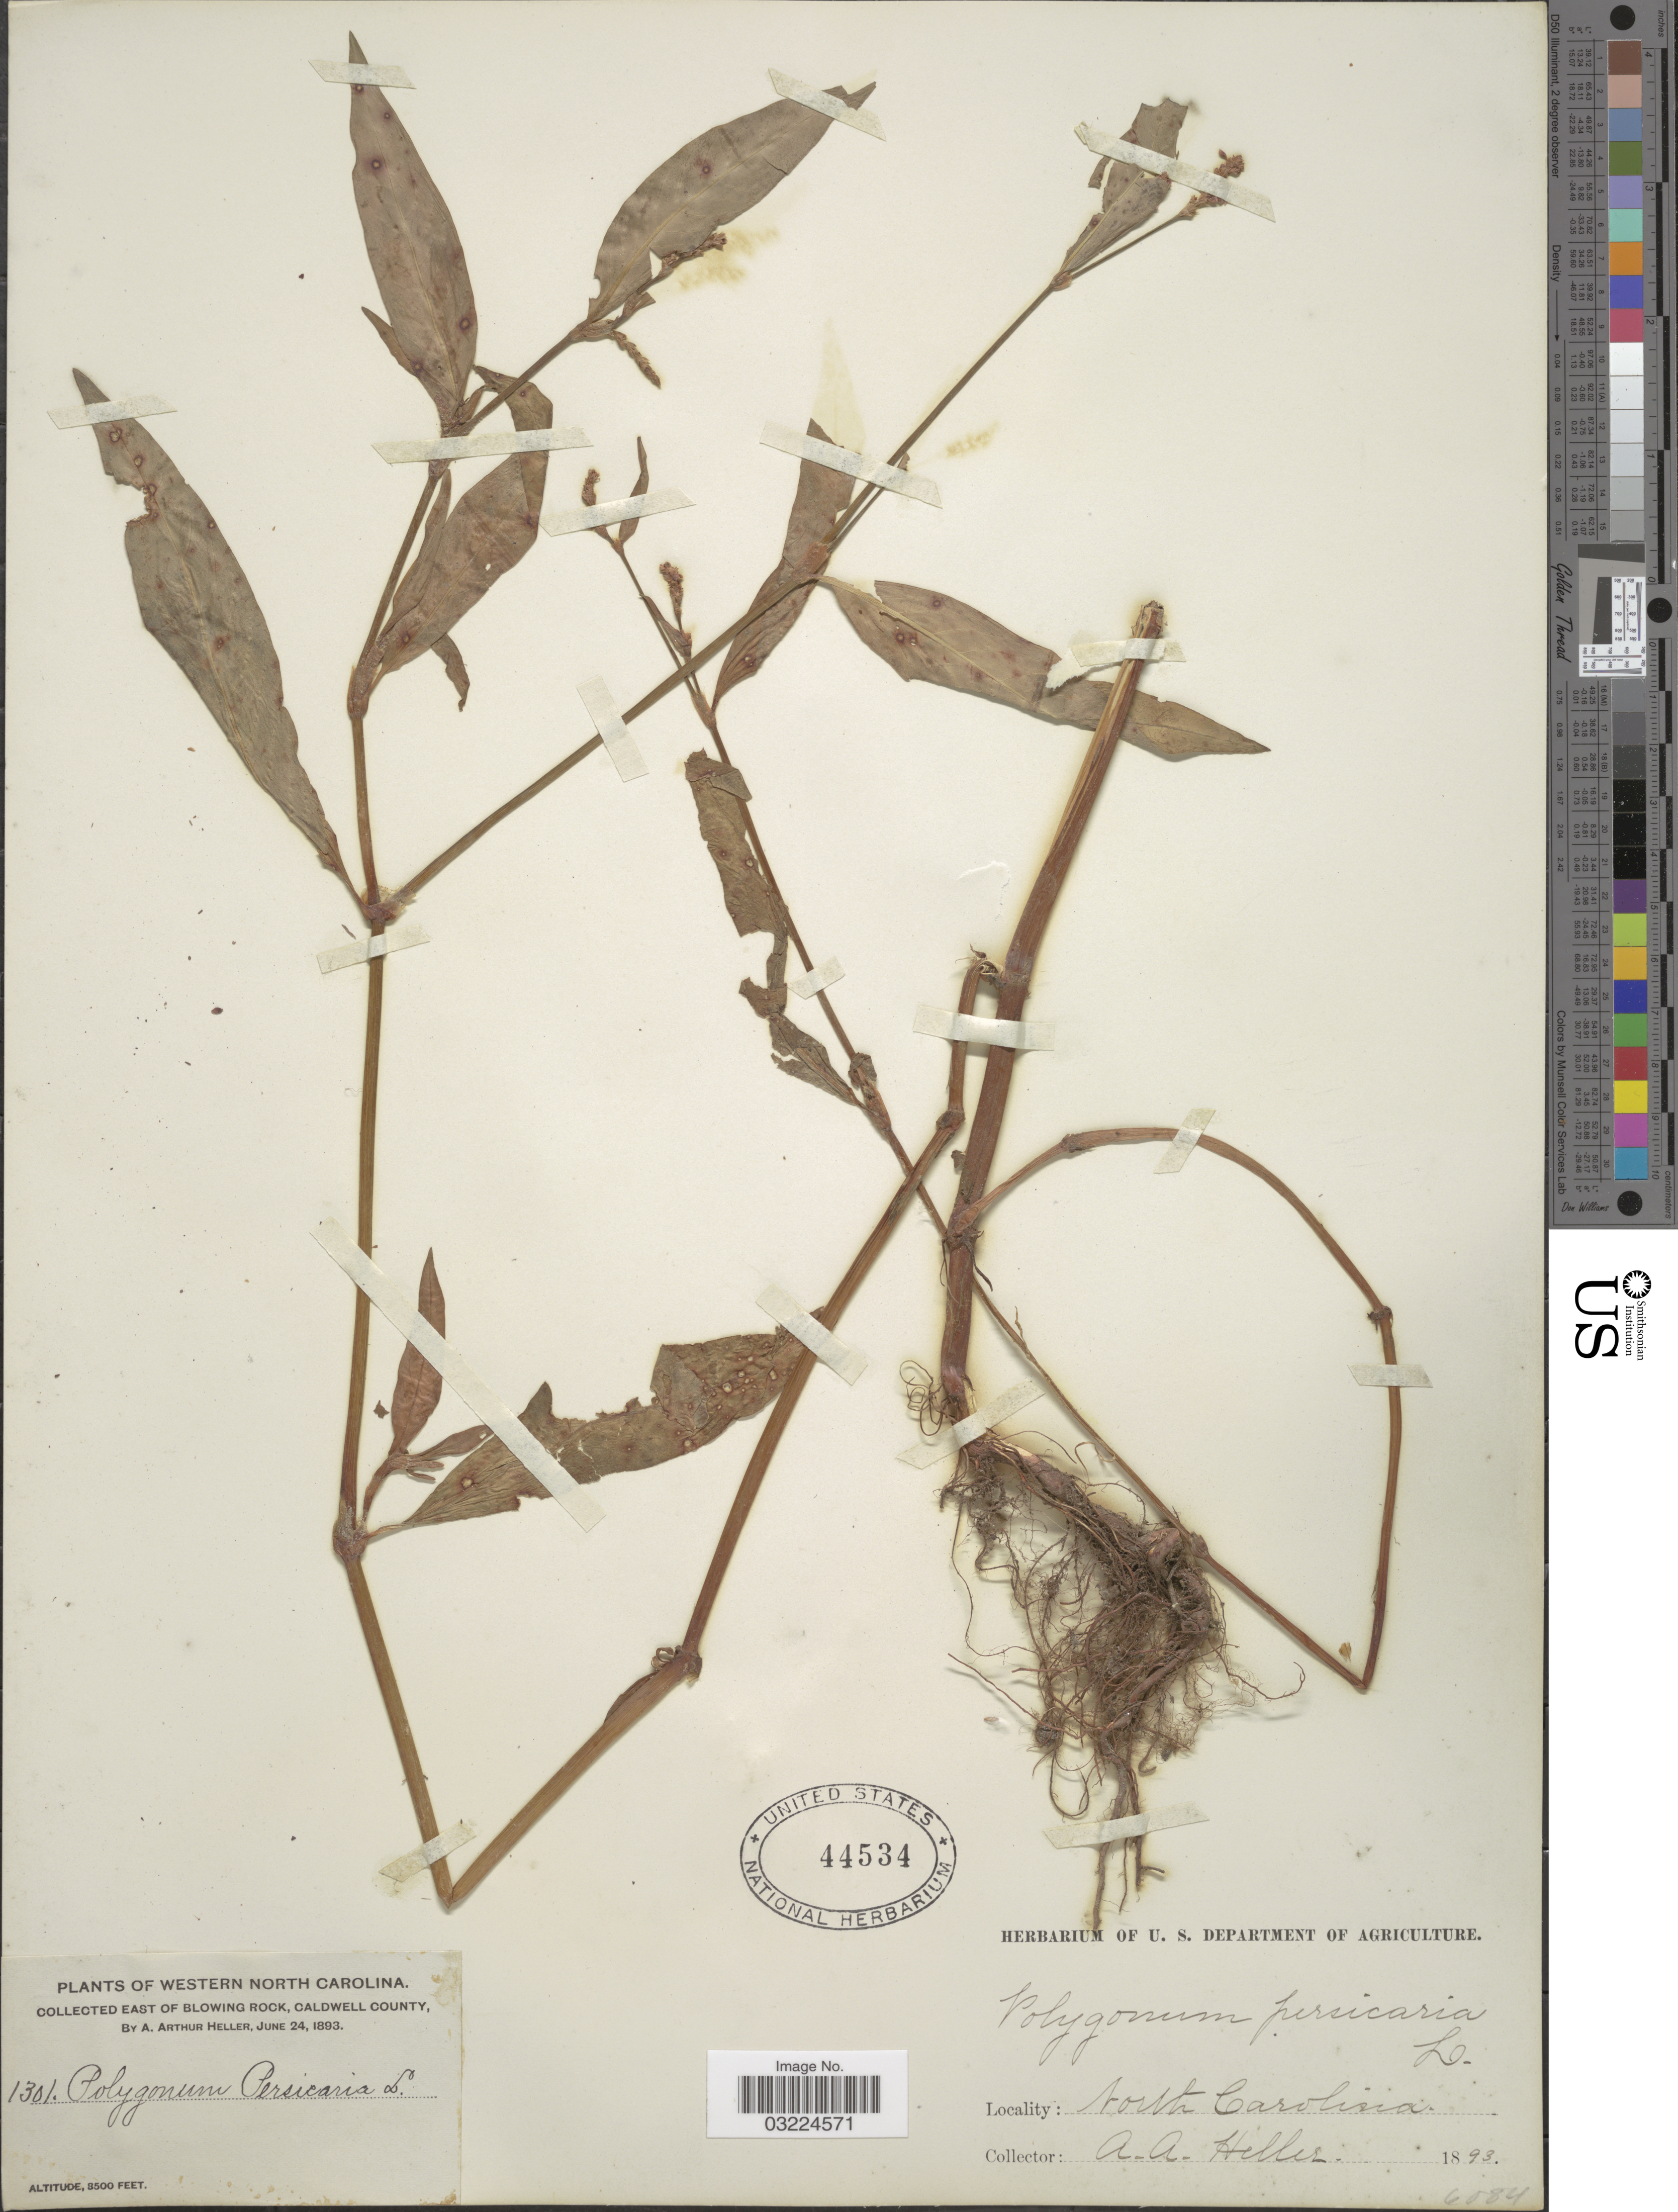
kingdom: Plantae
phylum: Tracheophyta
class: Magnoliopsida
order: Caryophyllales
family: Polygonaceae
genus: Persicaria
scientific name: Persicaria maculosa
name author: S.F. Gray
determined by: Atha, D. E.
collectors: A. A. Heller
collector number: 1301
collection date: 1893-06-24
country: United States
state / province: North Carolina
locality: Western North Carolina. East of Blowing Rock, Caldwell County.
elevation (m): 2591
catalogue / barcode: US 44534